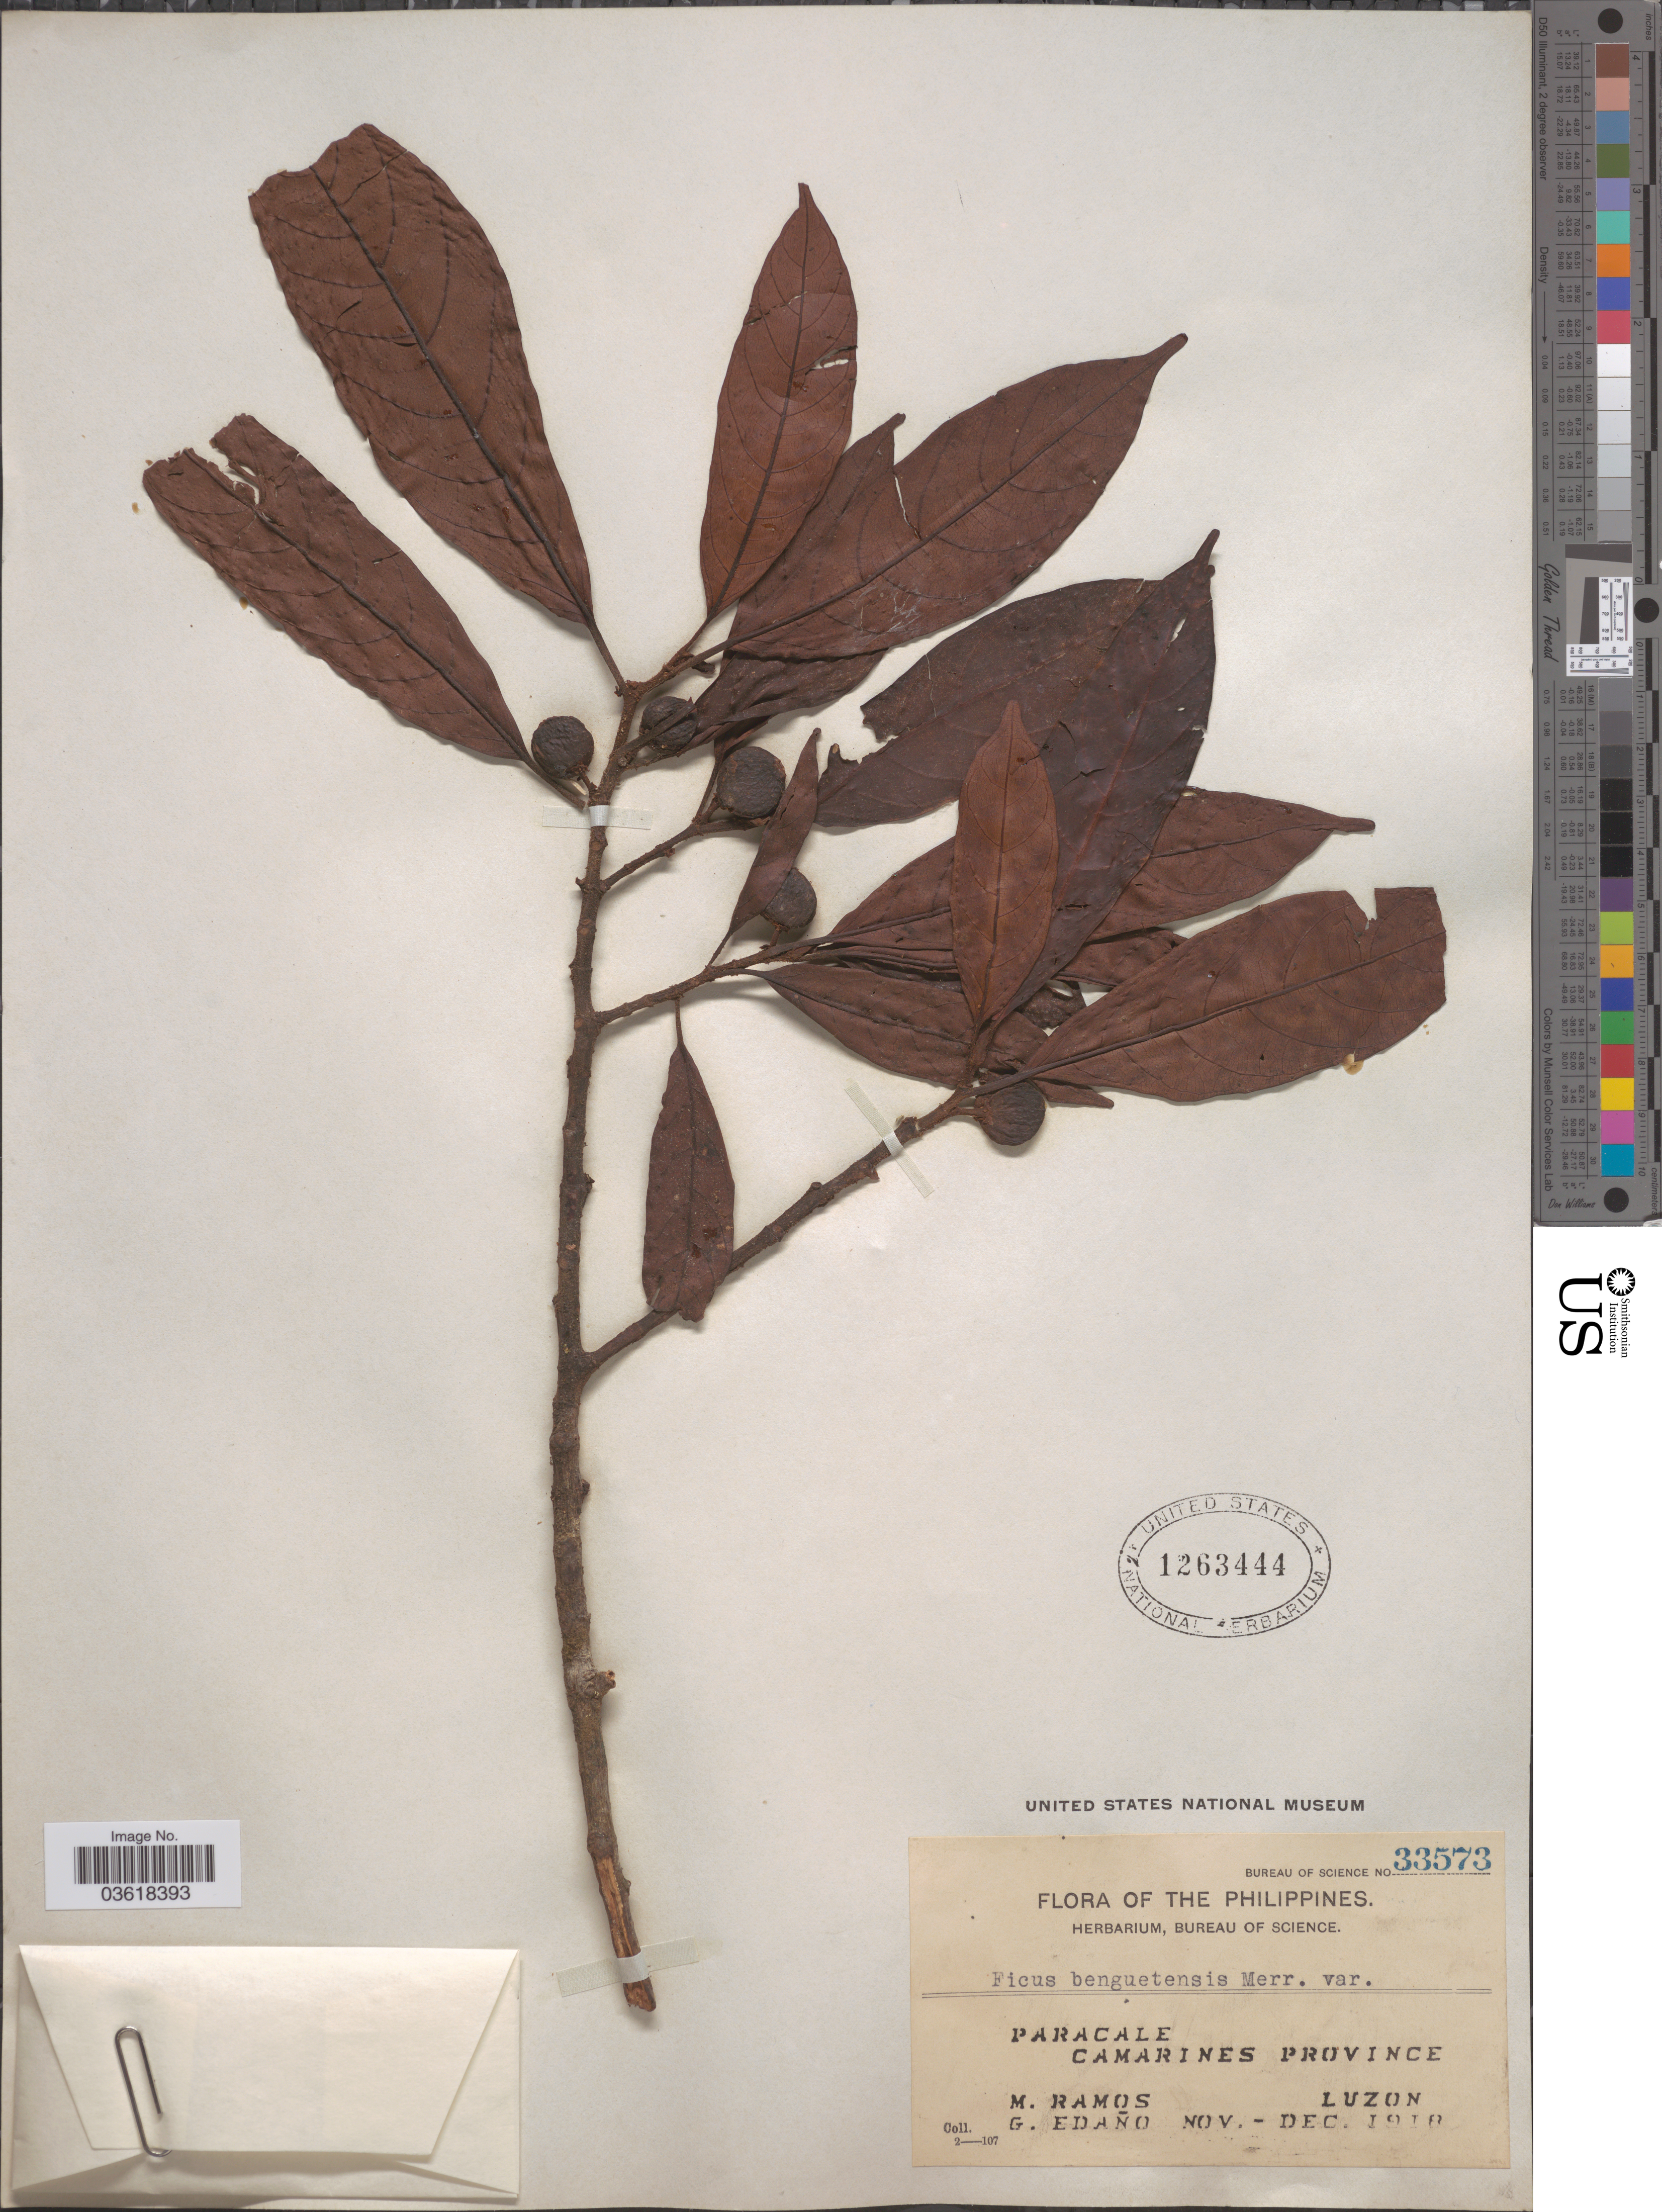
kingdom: Plantae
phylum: Tracheophyta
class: Magnoliopsida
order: Rosales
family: Moraceae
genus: Ficus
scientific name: Ficus benguetensis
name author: Merr.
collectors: M. Ramos & G. Edaño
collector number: Bureau of Science 33573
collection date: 1918-11/1918-12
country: Philippines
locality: Paracale, Camarines Province, Luzon.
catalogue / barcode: US 1263444